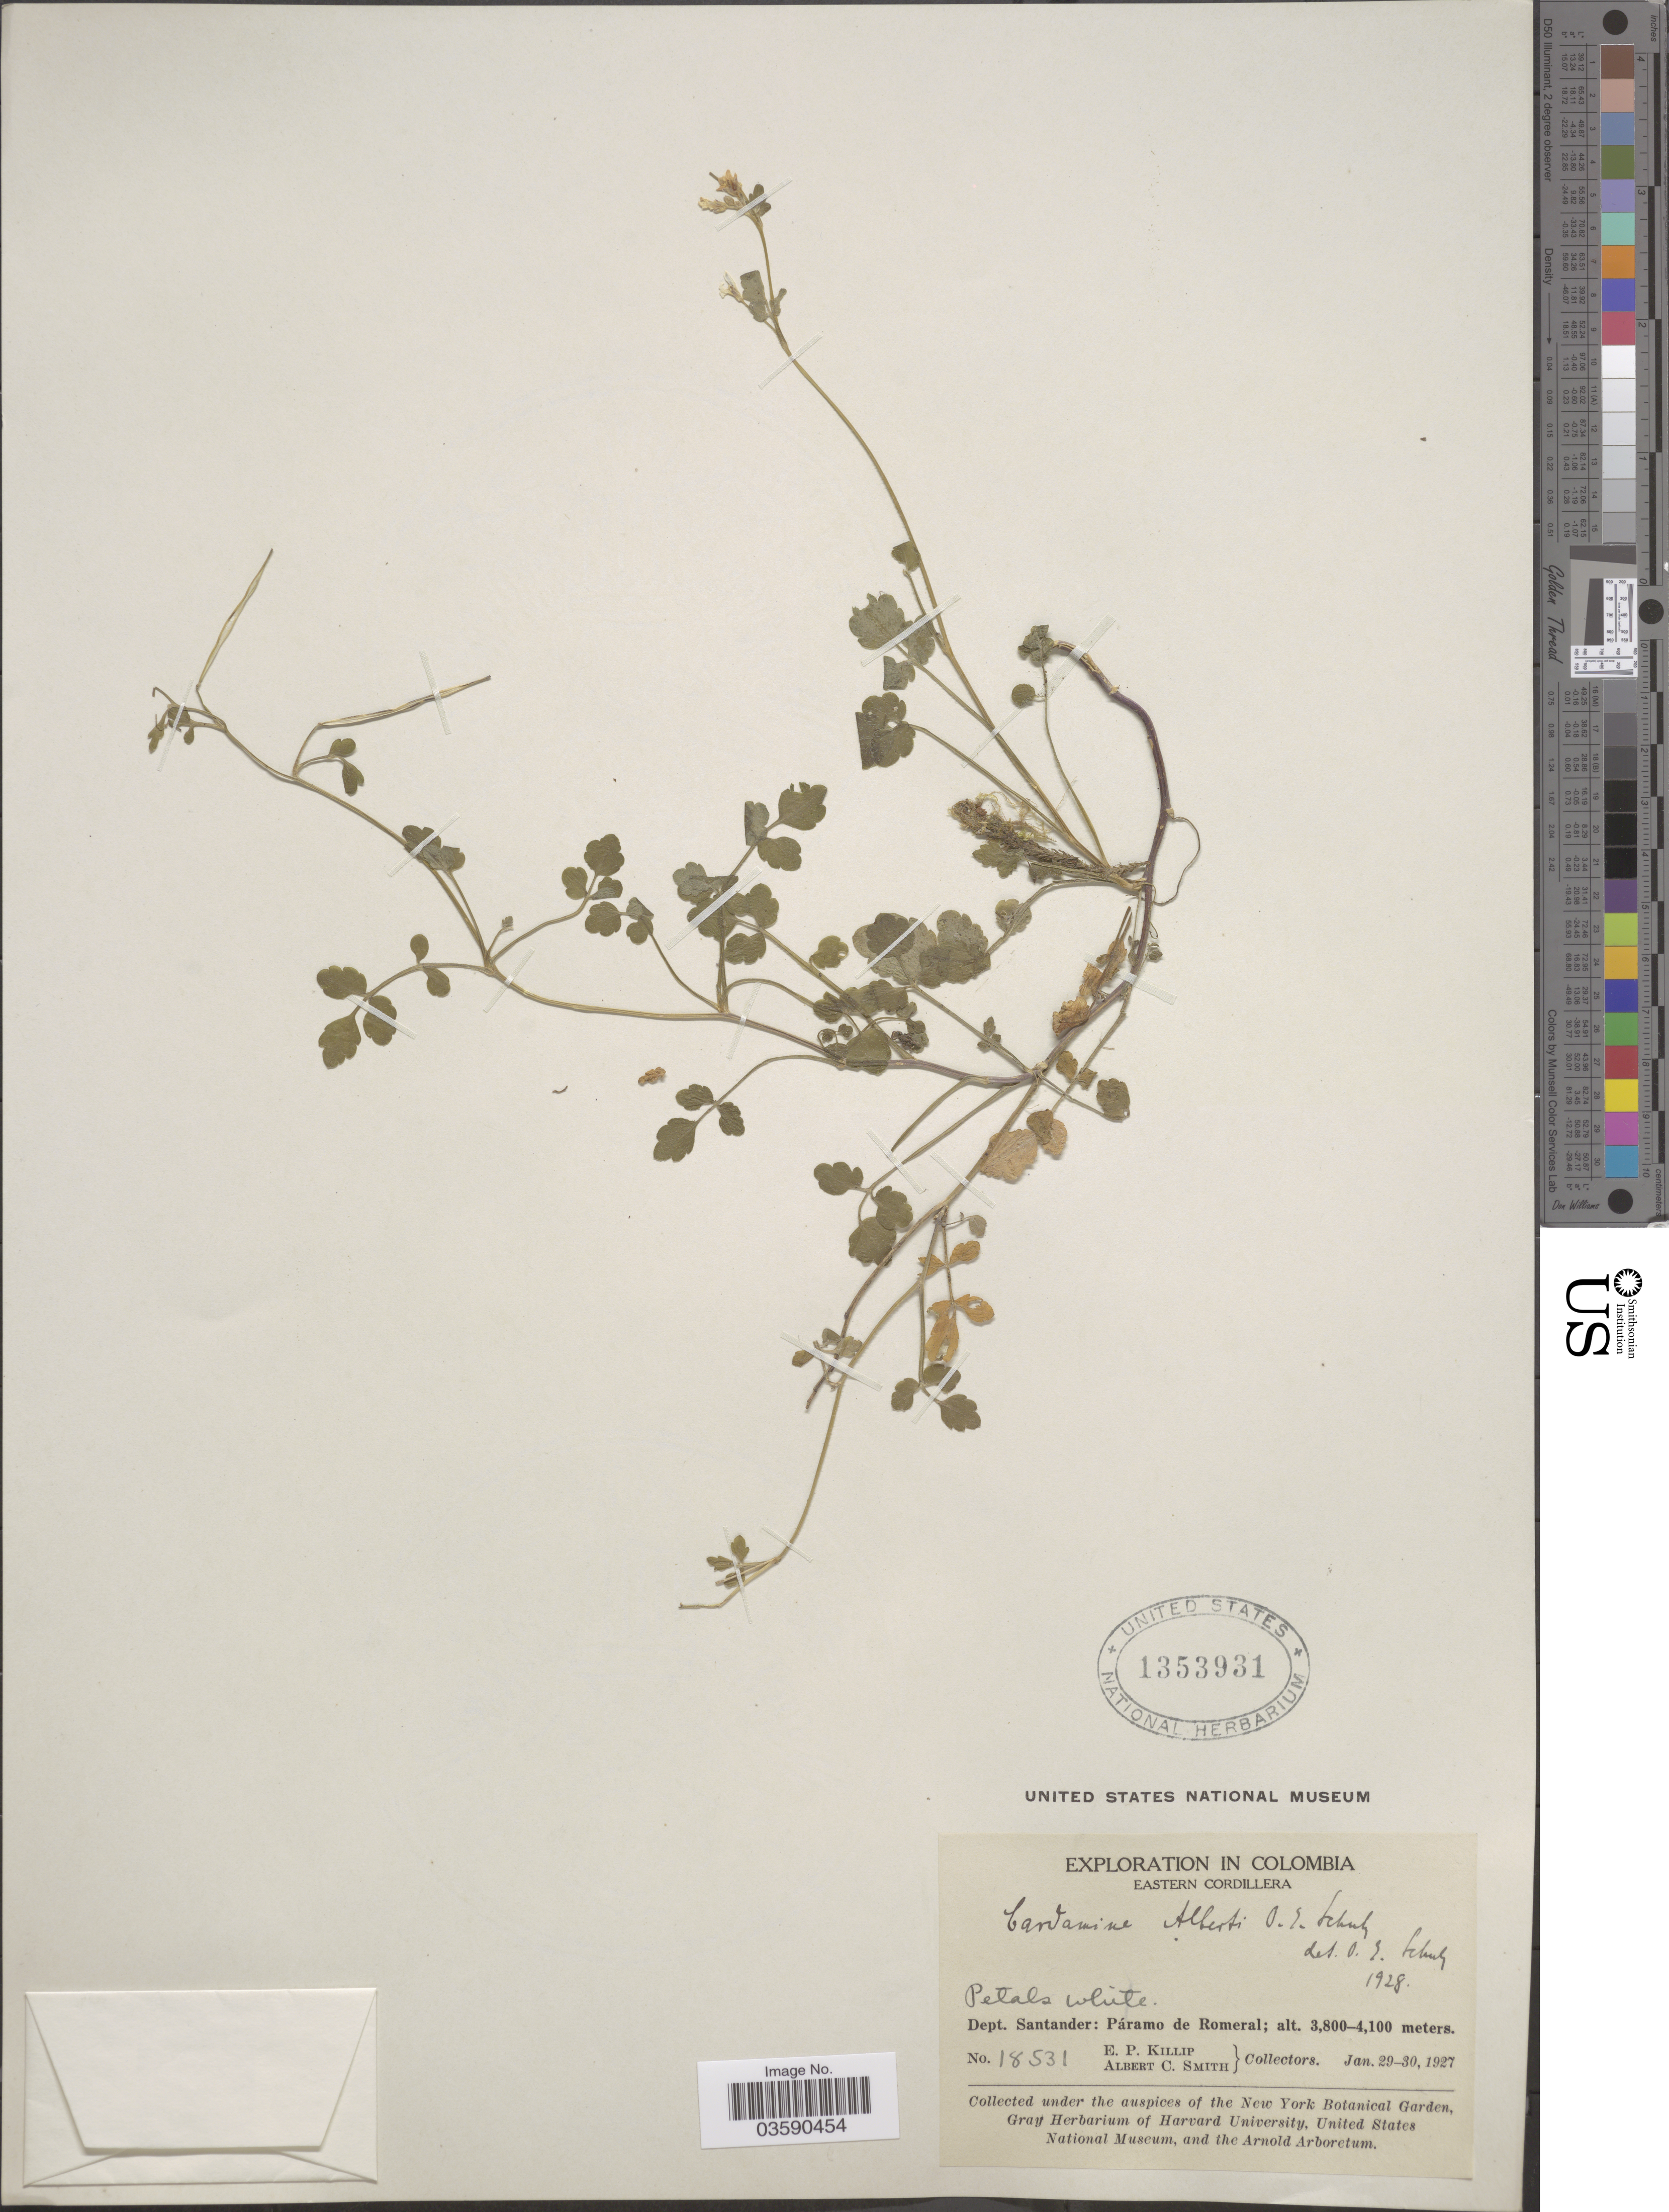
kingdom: Plantae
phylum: Tracheophyta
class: Magnoliopsida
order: Brassicales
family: Brassicaceae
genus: Cardamine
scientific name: Cardamine alberti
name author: O.E. Schulz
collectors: E. P. Killip & A. C. Smith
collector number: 18531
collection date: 1927-01-29/1927-01-30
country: Colombia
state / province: Santander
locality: Eastern Cordillera. Dept. Santander: Páramo de Romeral.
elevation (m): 3800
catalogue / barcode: US 1353931